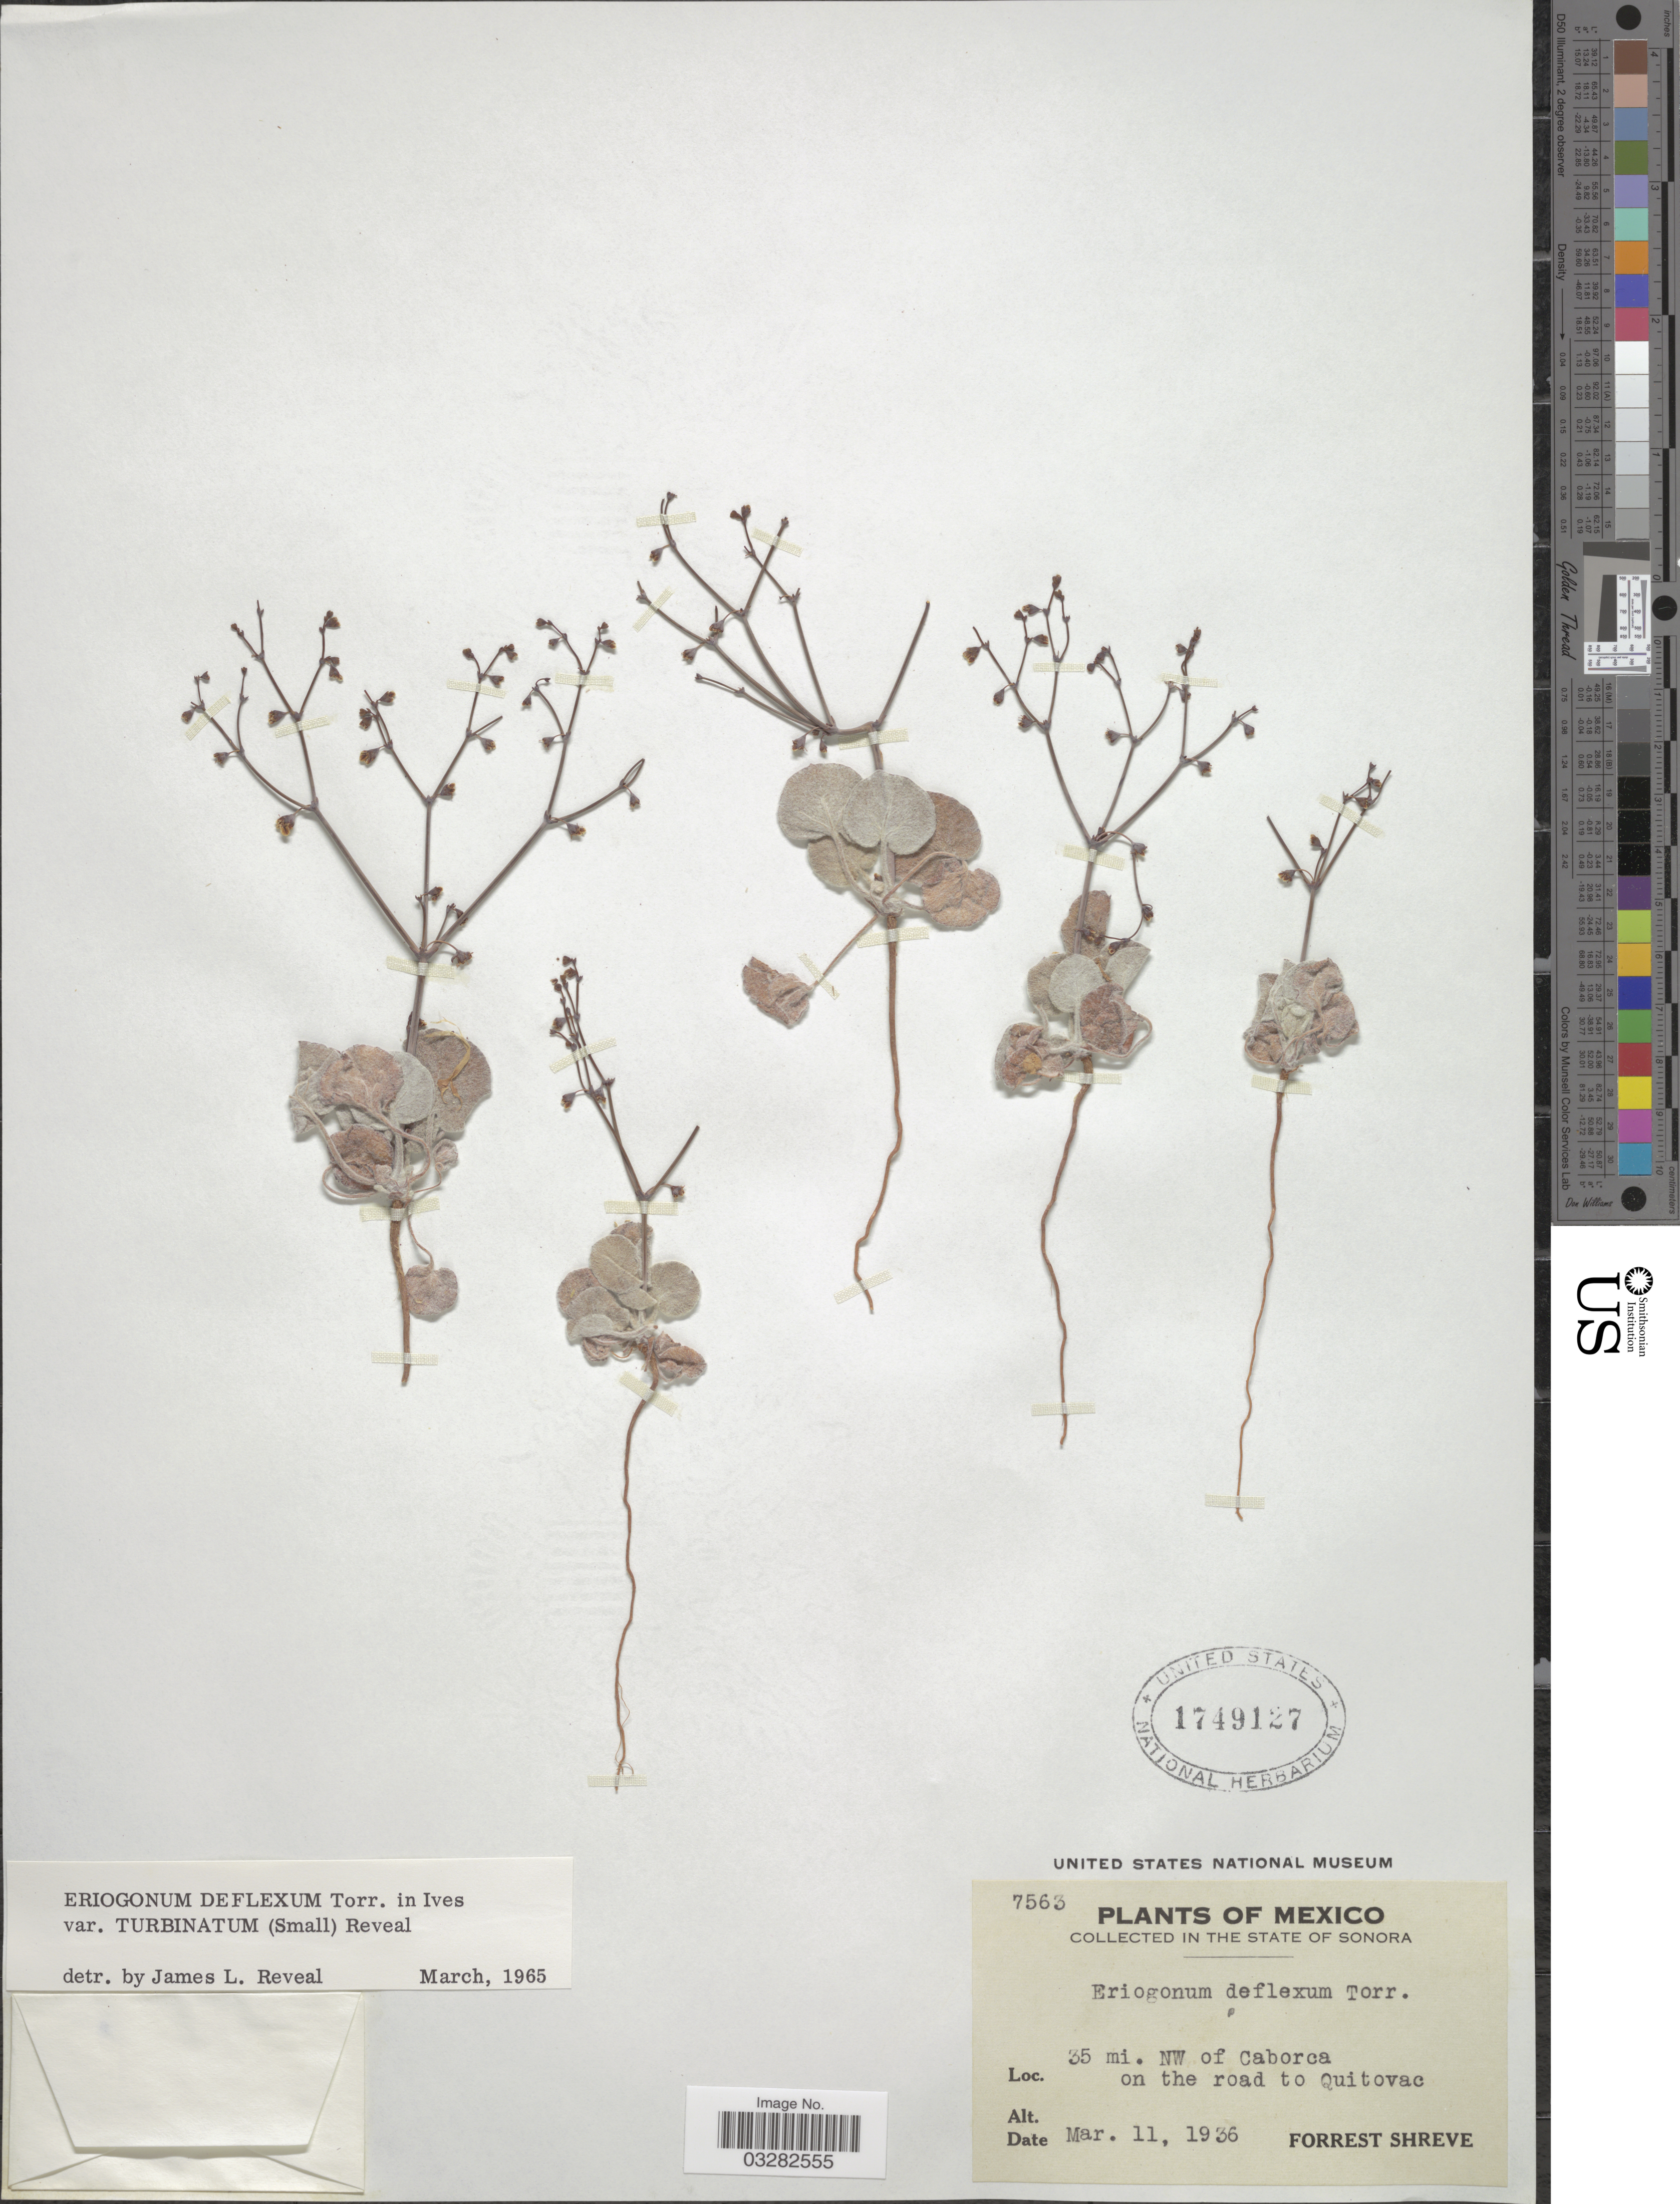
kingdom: Plantae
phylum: Tracheophyta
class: Magnoliopsida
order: Caryophyllales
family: Polygonaceae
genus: Eriogonum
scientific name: Eriogonum deflexum var. turbinatum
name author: (Small) Reveal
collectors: F. Shreve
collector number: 7563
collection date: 1936-03-11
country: Mexico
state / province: Sonora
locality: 35 mi. NW of Caborca on the road to Quitovac.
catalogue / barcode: US 1749127